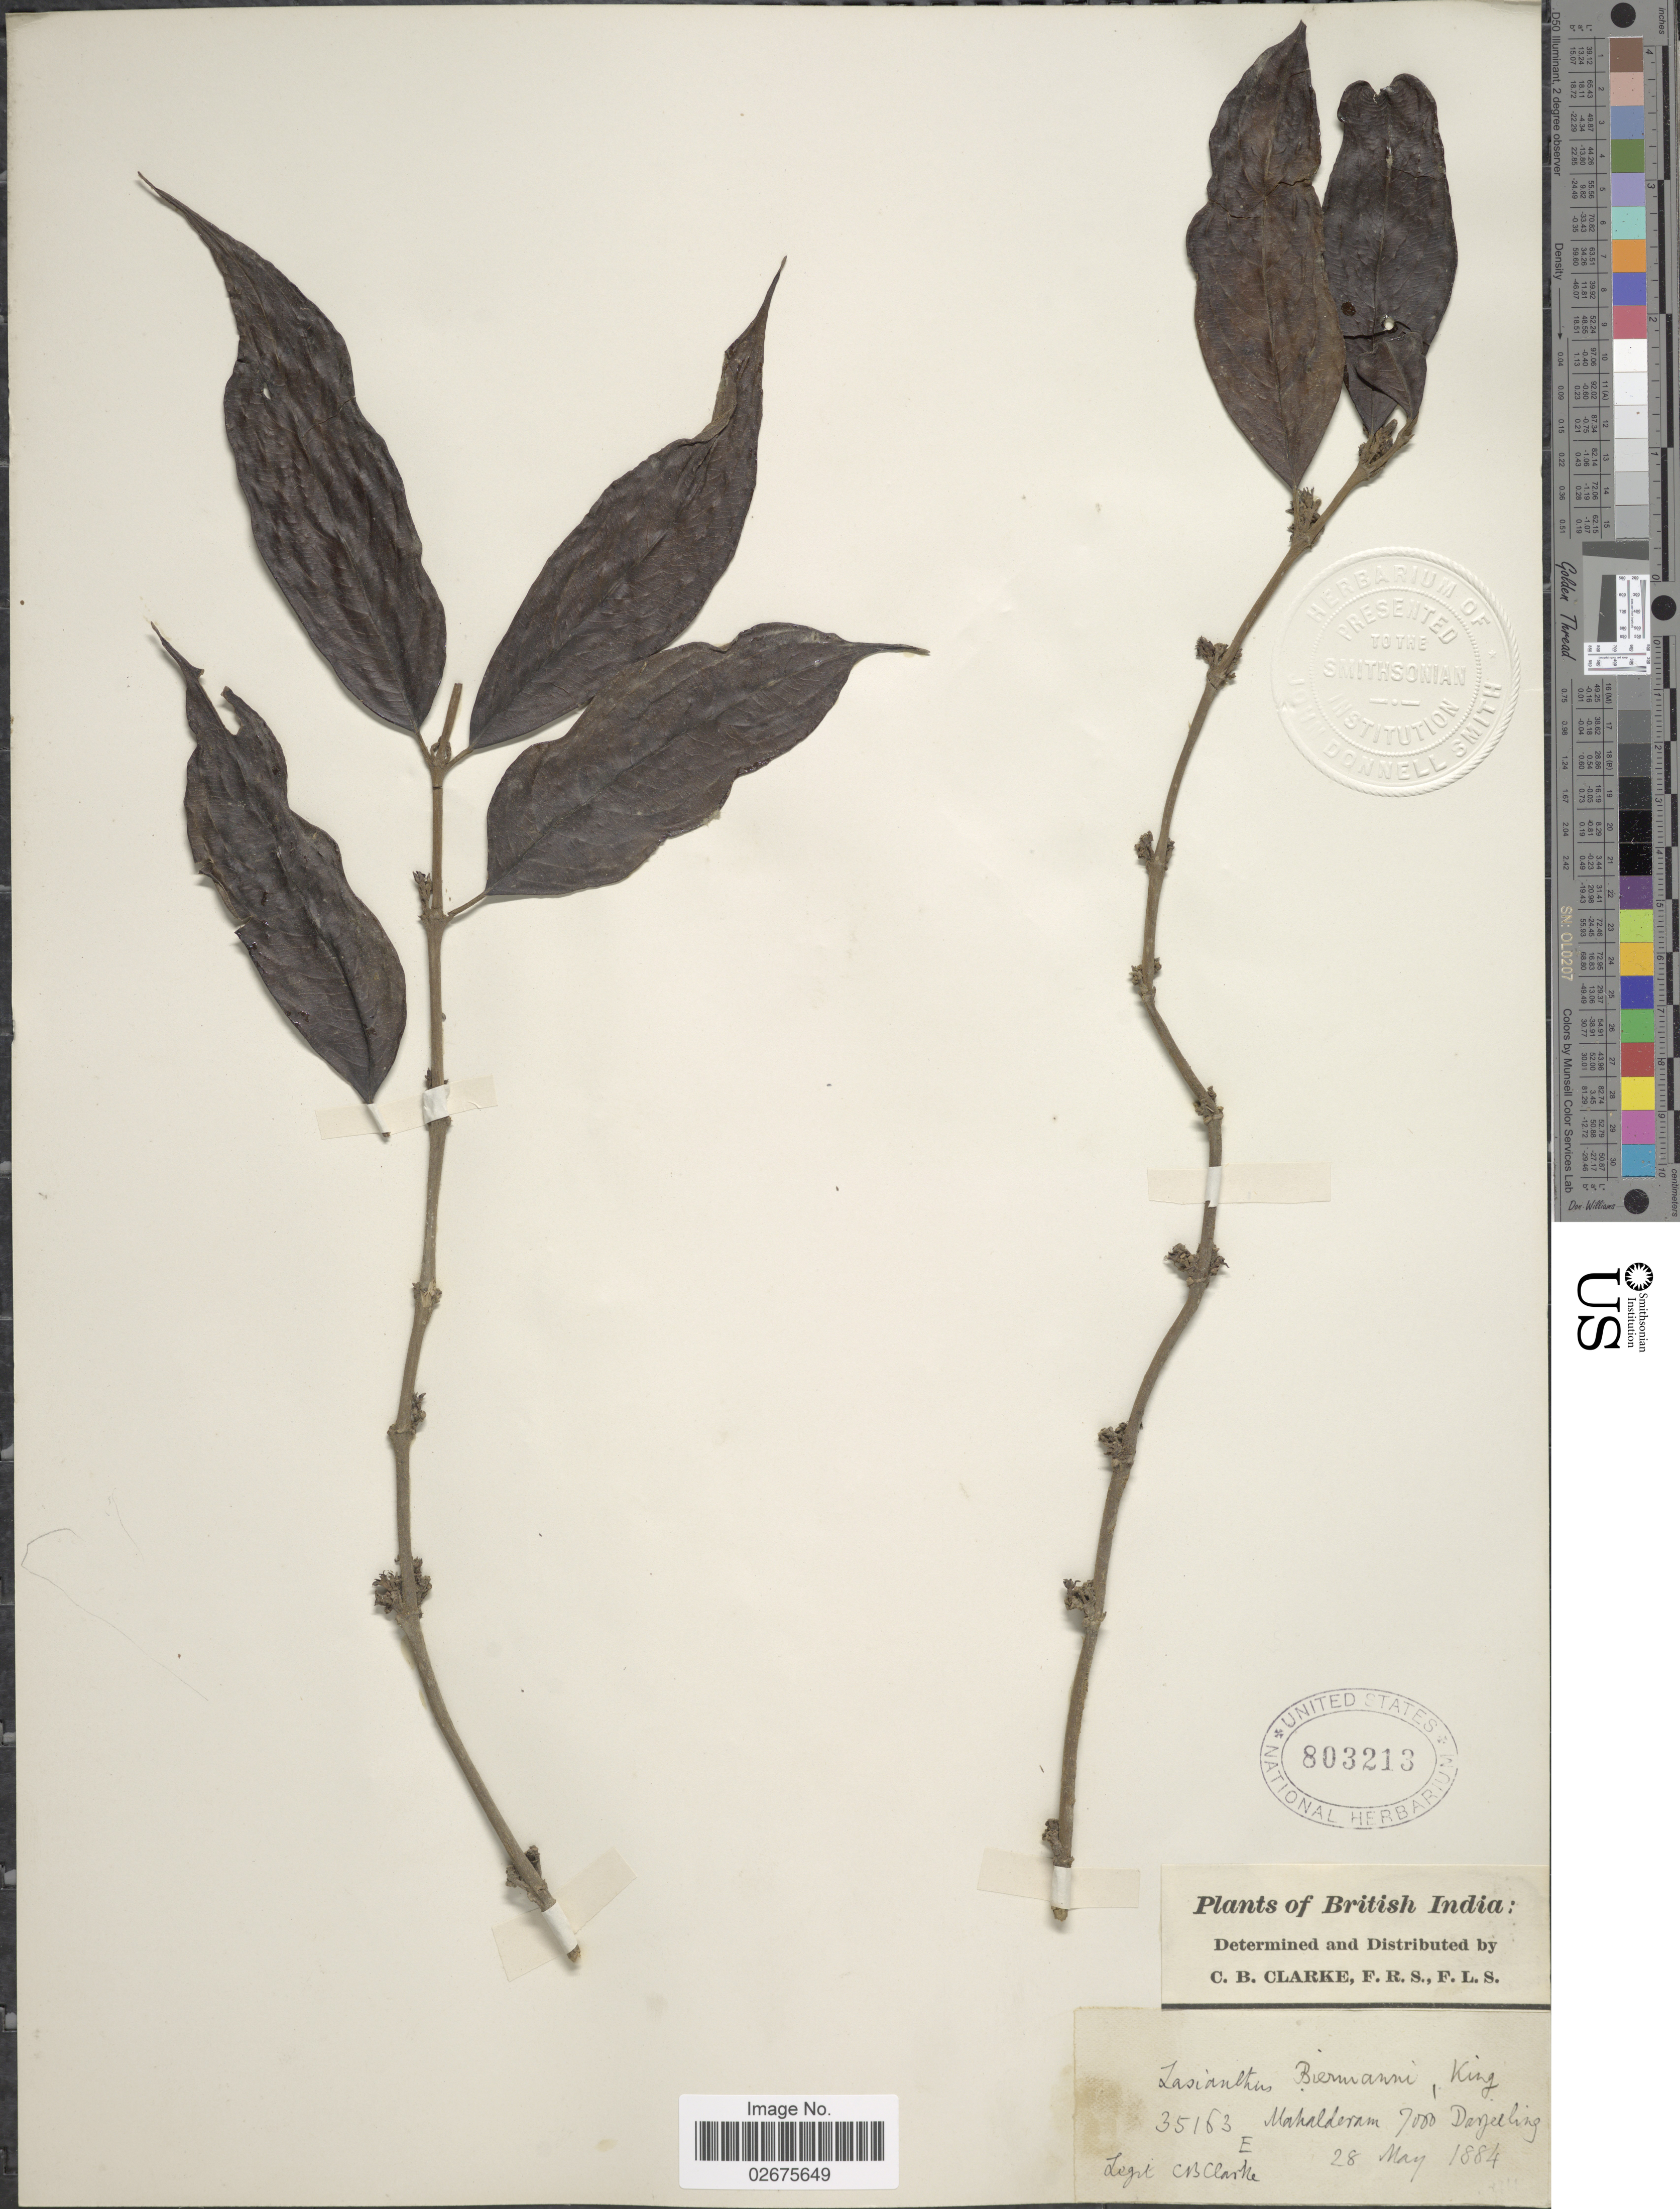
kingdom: Plantae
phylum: Tracheophyta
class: Magnoliopsida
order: Gentianales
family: Rubiaceae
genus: Lasianthus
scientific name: Lasianthus biermannii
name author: King ex Hook. f.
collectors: C. B. Clarke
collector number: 35163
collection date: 1884-05-28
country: India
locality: British India, Mahalderam, Darjeeling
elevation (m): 2134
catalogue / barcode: US 803213